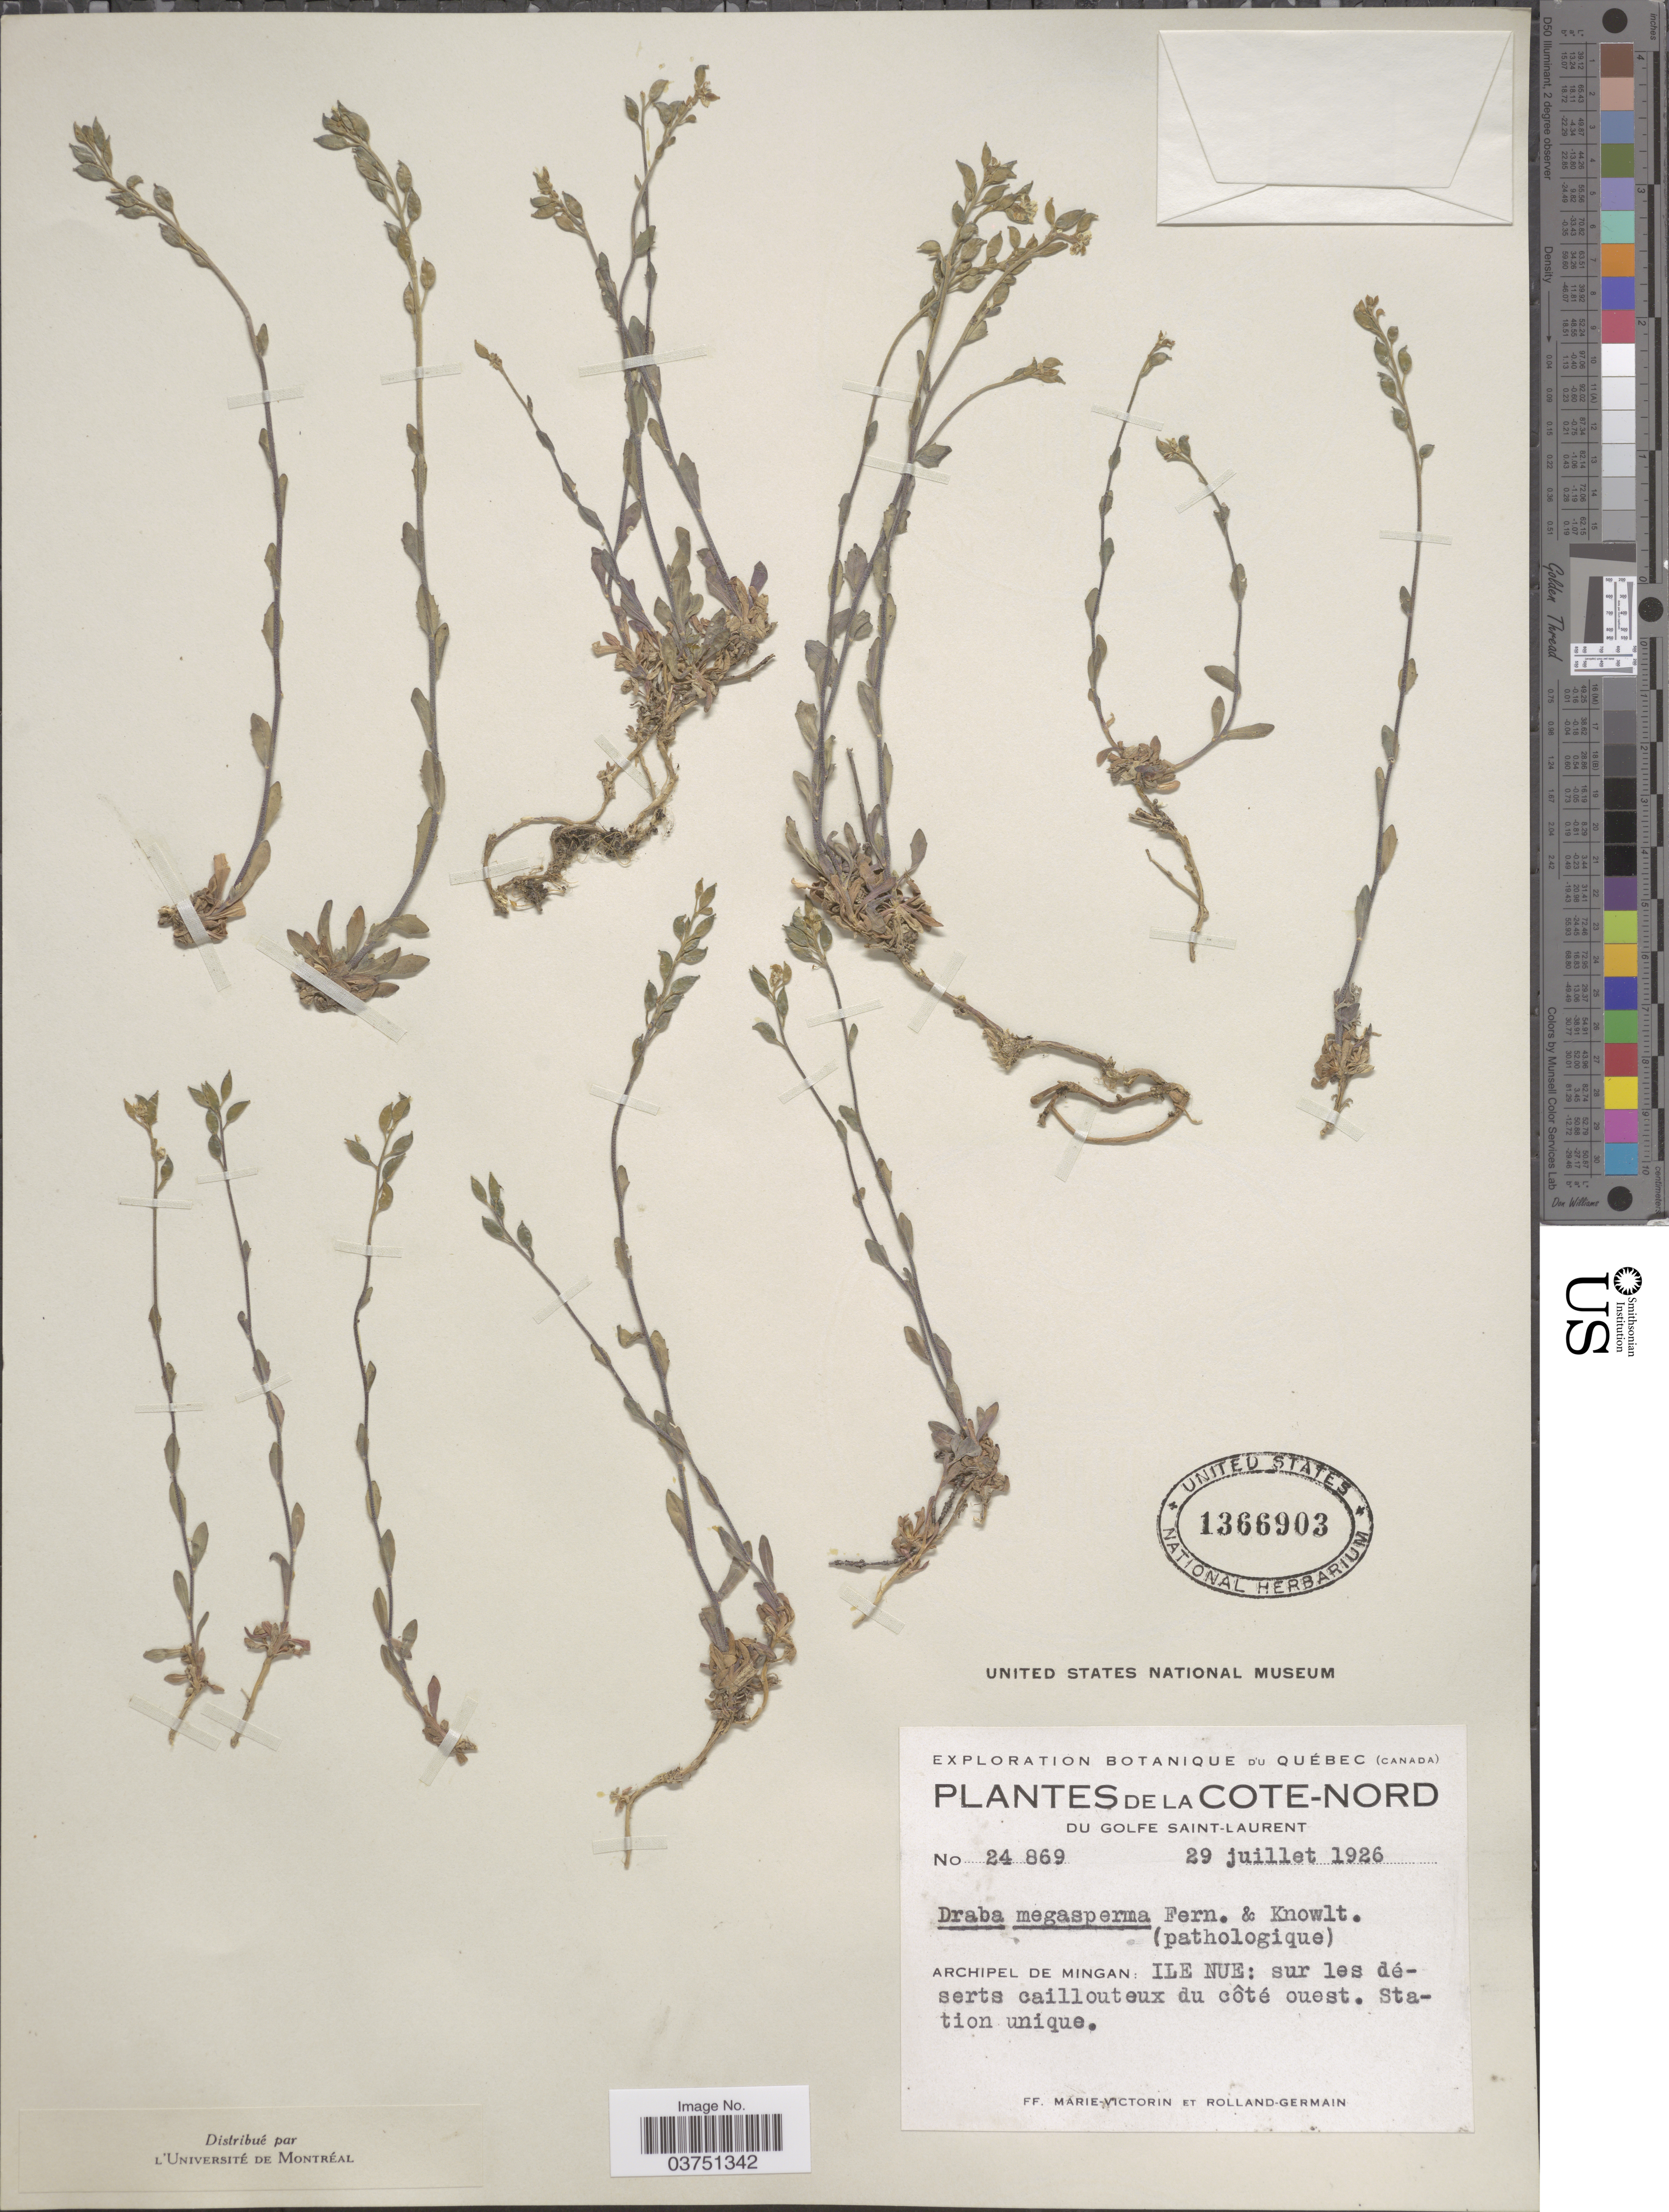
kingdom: Plantae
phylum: Tracheophyta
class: Magnoliopsida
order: Brassicales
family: Brassicaceae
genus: Draba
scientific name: Draba glabella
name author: Pursh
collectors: F. Marie-Victorin & Rolland-Germain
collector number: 24869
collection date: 1926-07-29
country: Canada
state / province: Quebec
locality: La Cote-Nord du Golfe Saint-Laurent. Archipel De Mingan: Ile Nue; sur les déserts caillouteux du côté ouest.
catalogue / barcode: US 1366903